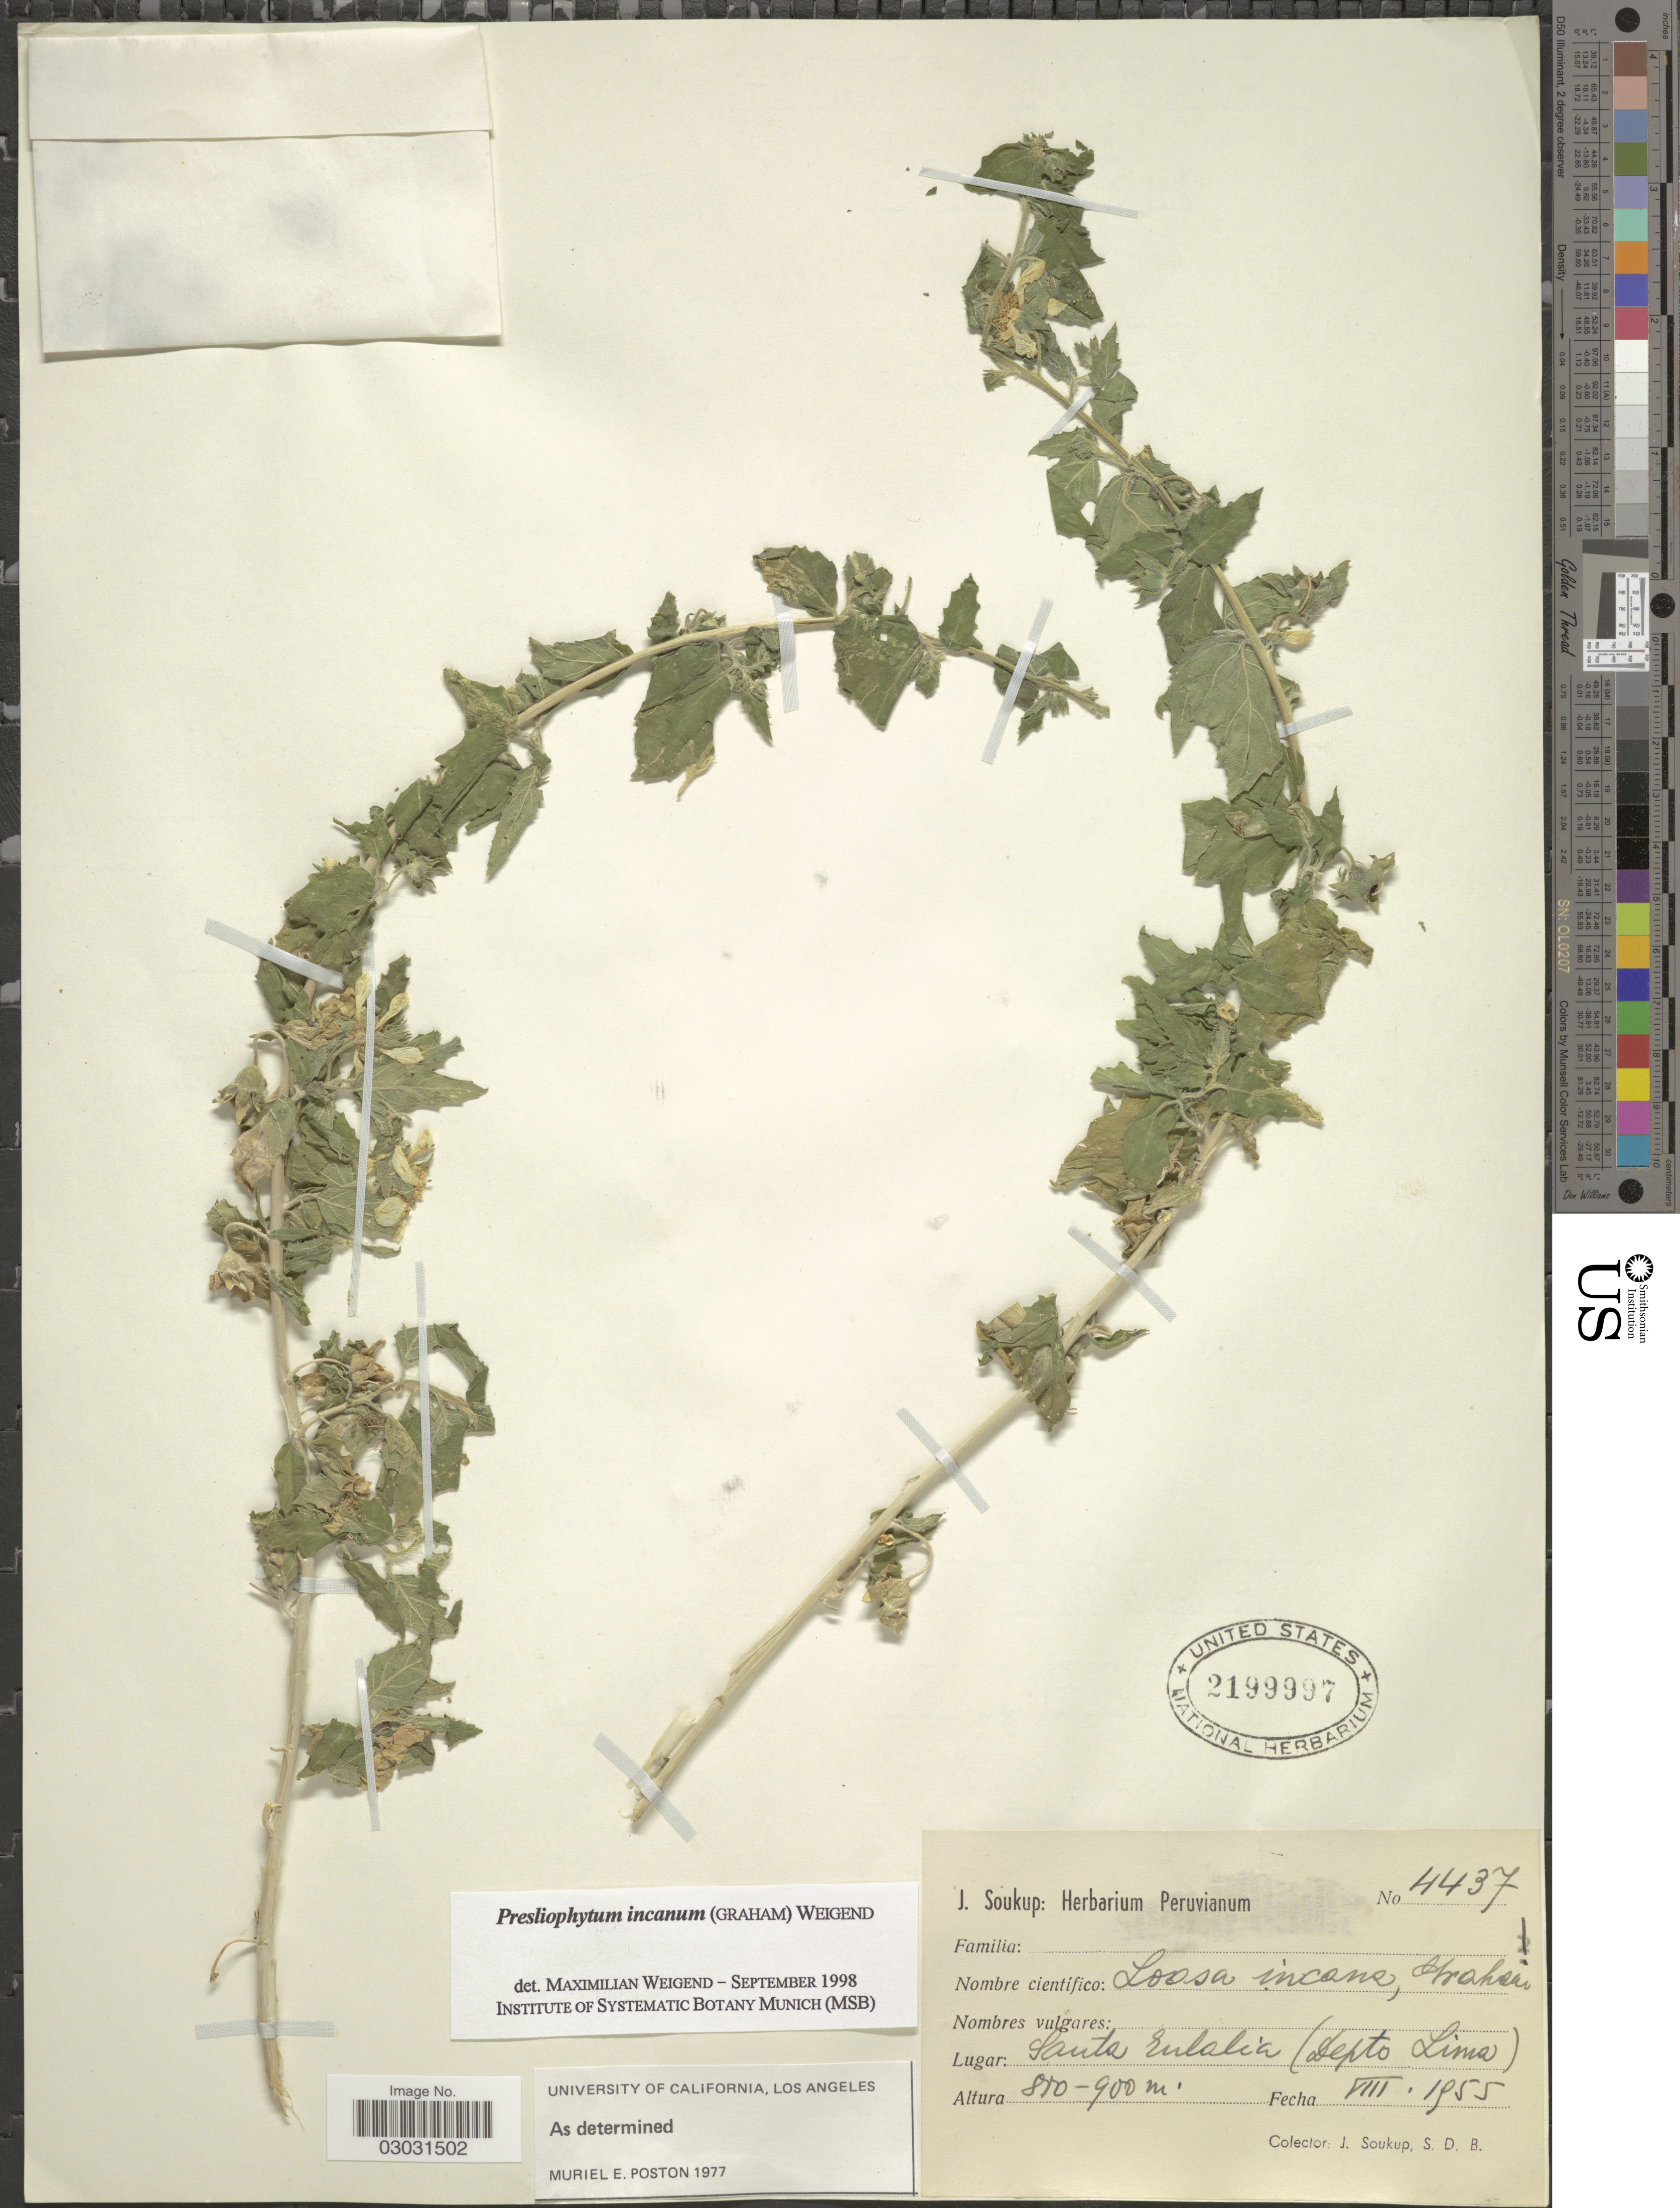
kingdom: Plantae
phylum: Tracheophyta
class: Magnoliopsida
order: Cornales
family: Loasaceae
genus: Presliophytum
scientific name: Presliophytum incanum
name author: (Graham) Weigand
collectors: J. Soukup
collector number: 4437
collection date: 1955-08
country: Peru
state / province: Lima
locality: Santa Eulalia (Depto. Lima).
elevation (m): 800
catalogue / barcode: US 2199997